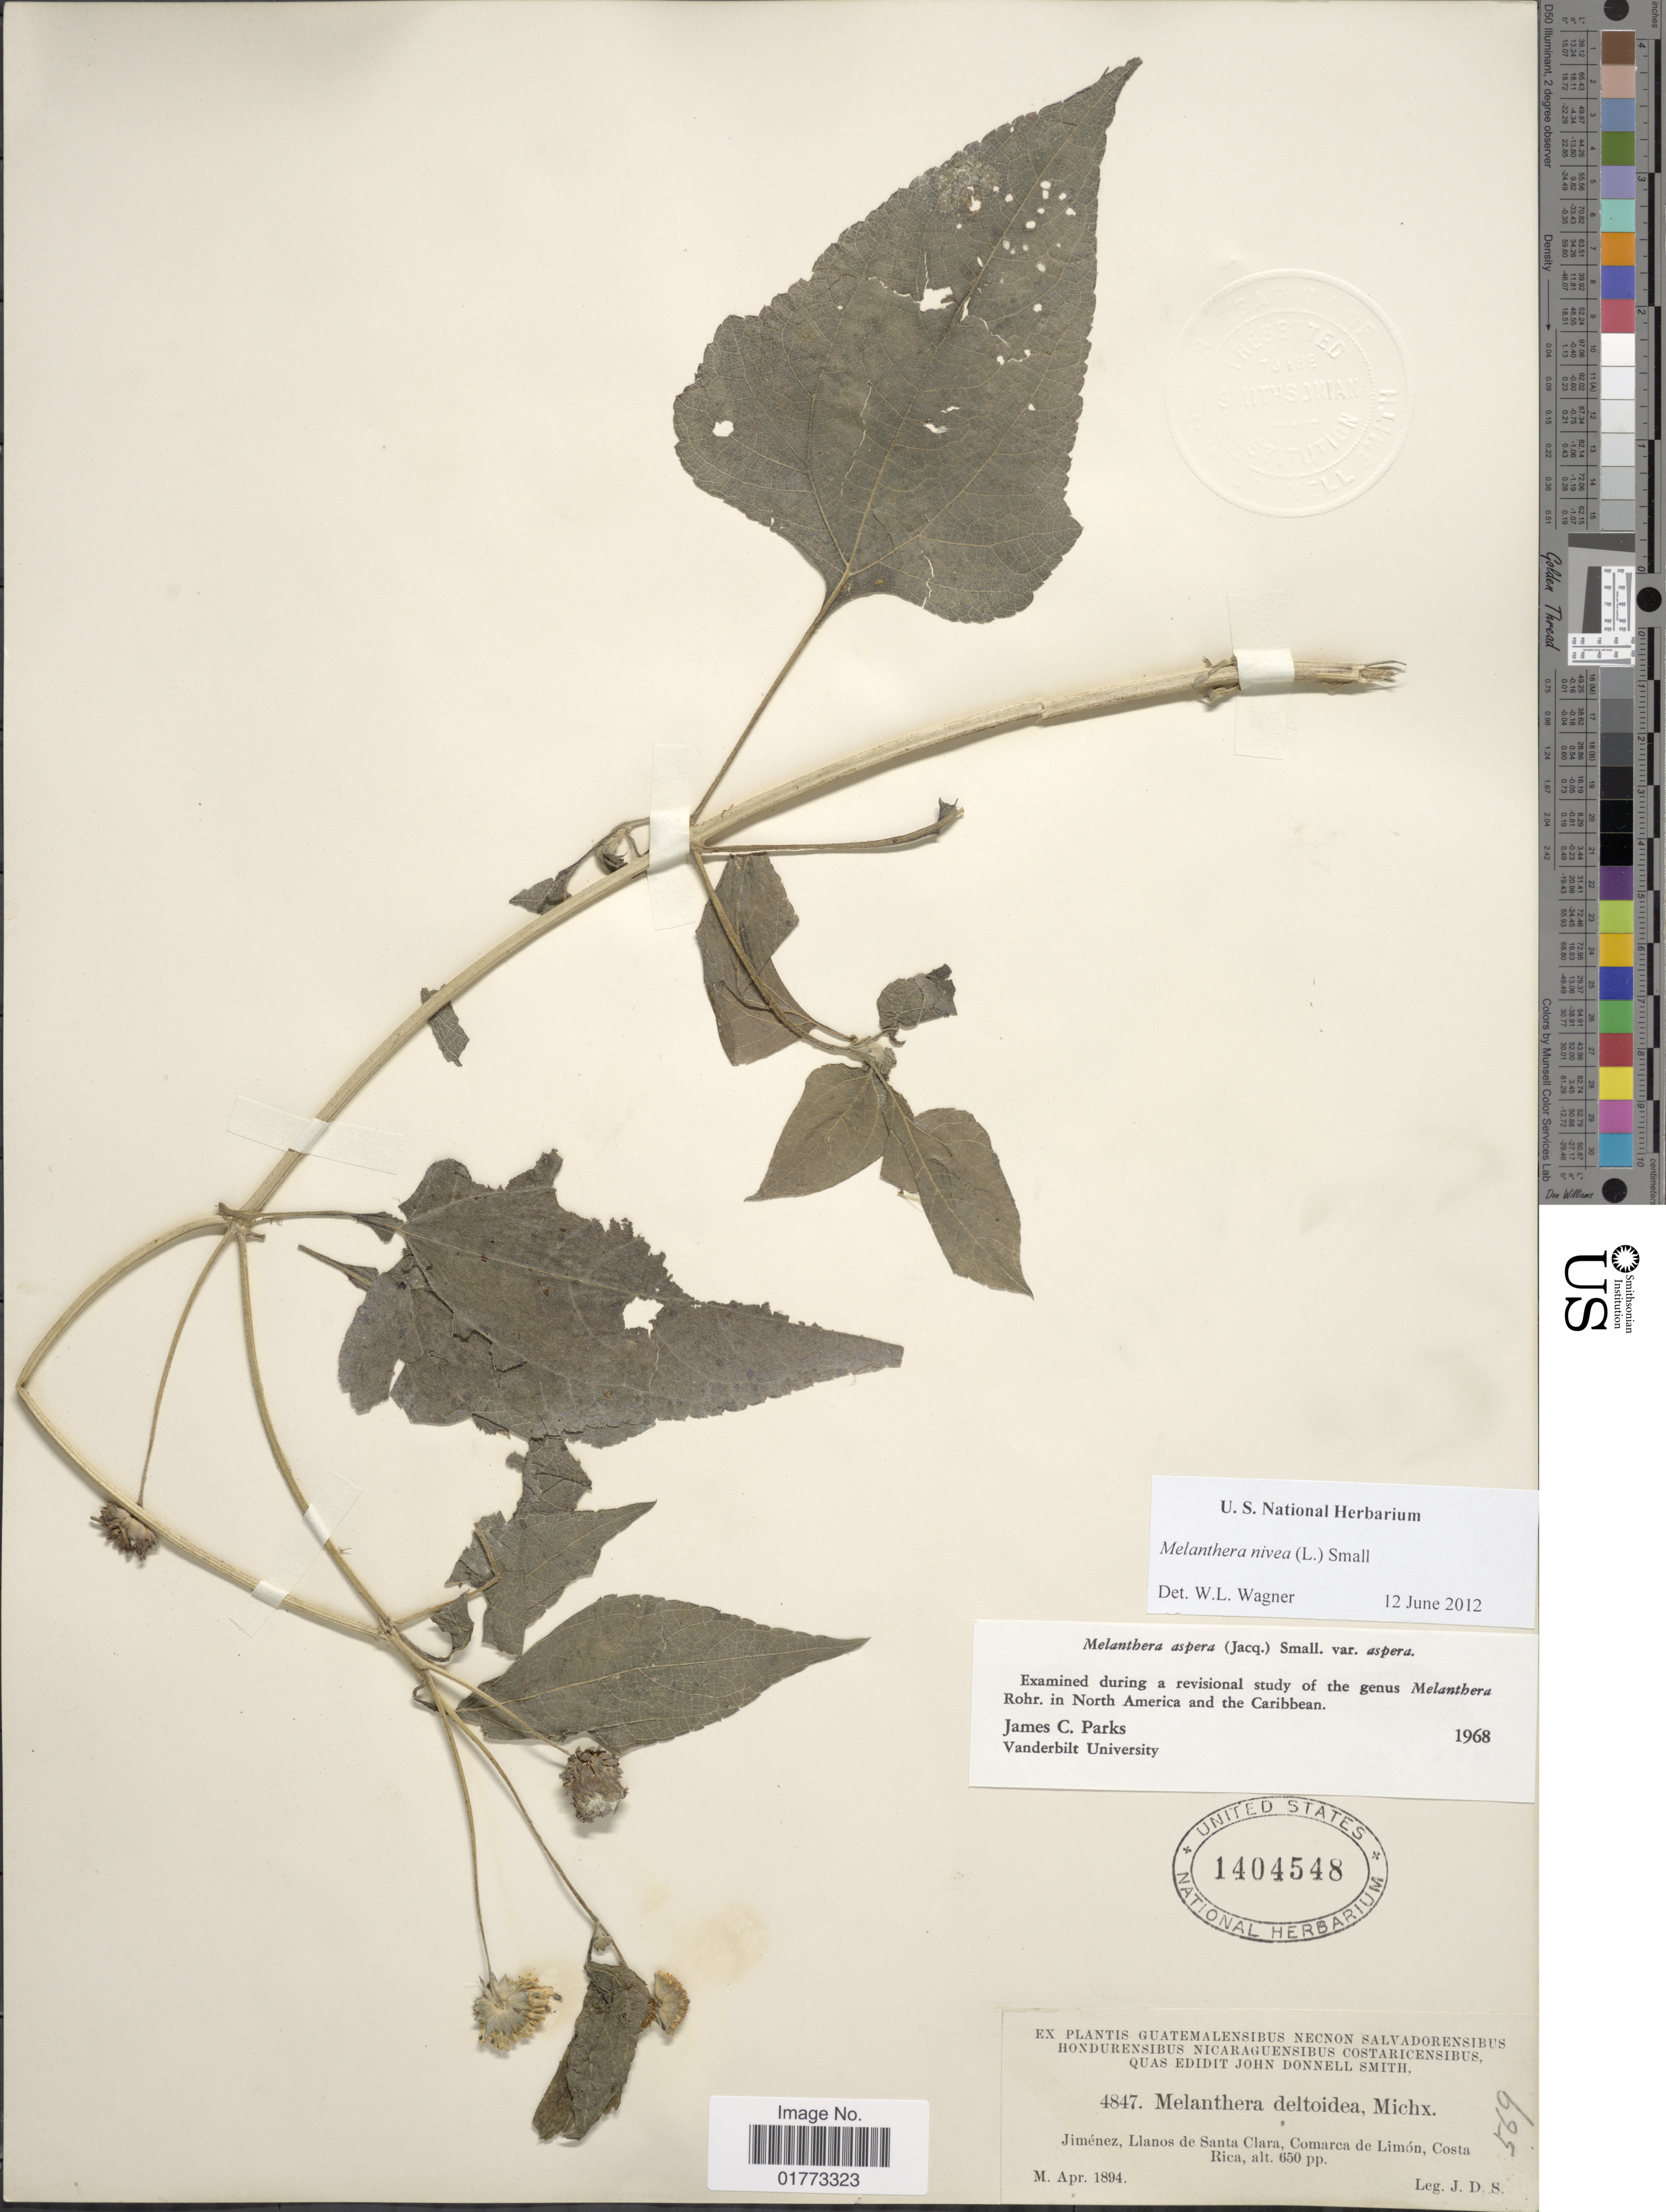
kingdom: Plantae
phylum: Tracheophyta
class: Magnoliopsida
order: Asterales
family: Asteraceae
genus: Melanthera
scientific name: Melanthera nivea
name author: (L.) Small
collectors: J. Donnell Smith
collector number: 4847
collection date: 1894-04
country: Costa Rica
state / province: Limón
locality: Jiménez, Llanos de Santa Clara, Comarca de Limón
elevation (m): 198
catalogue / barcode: US 1404548